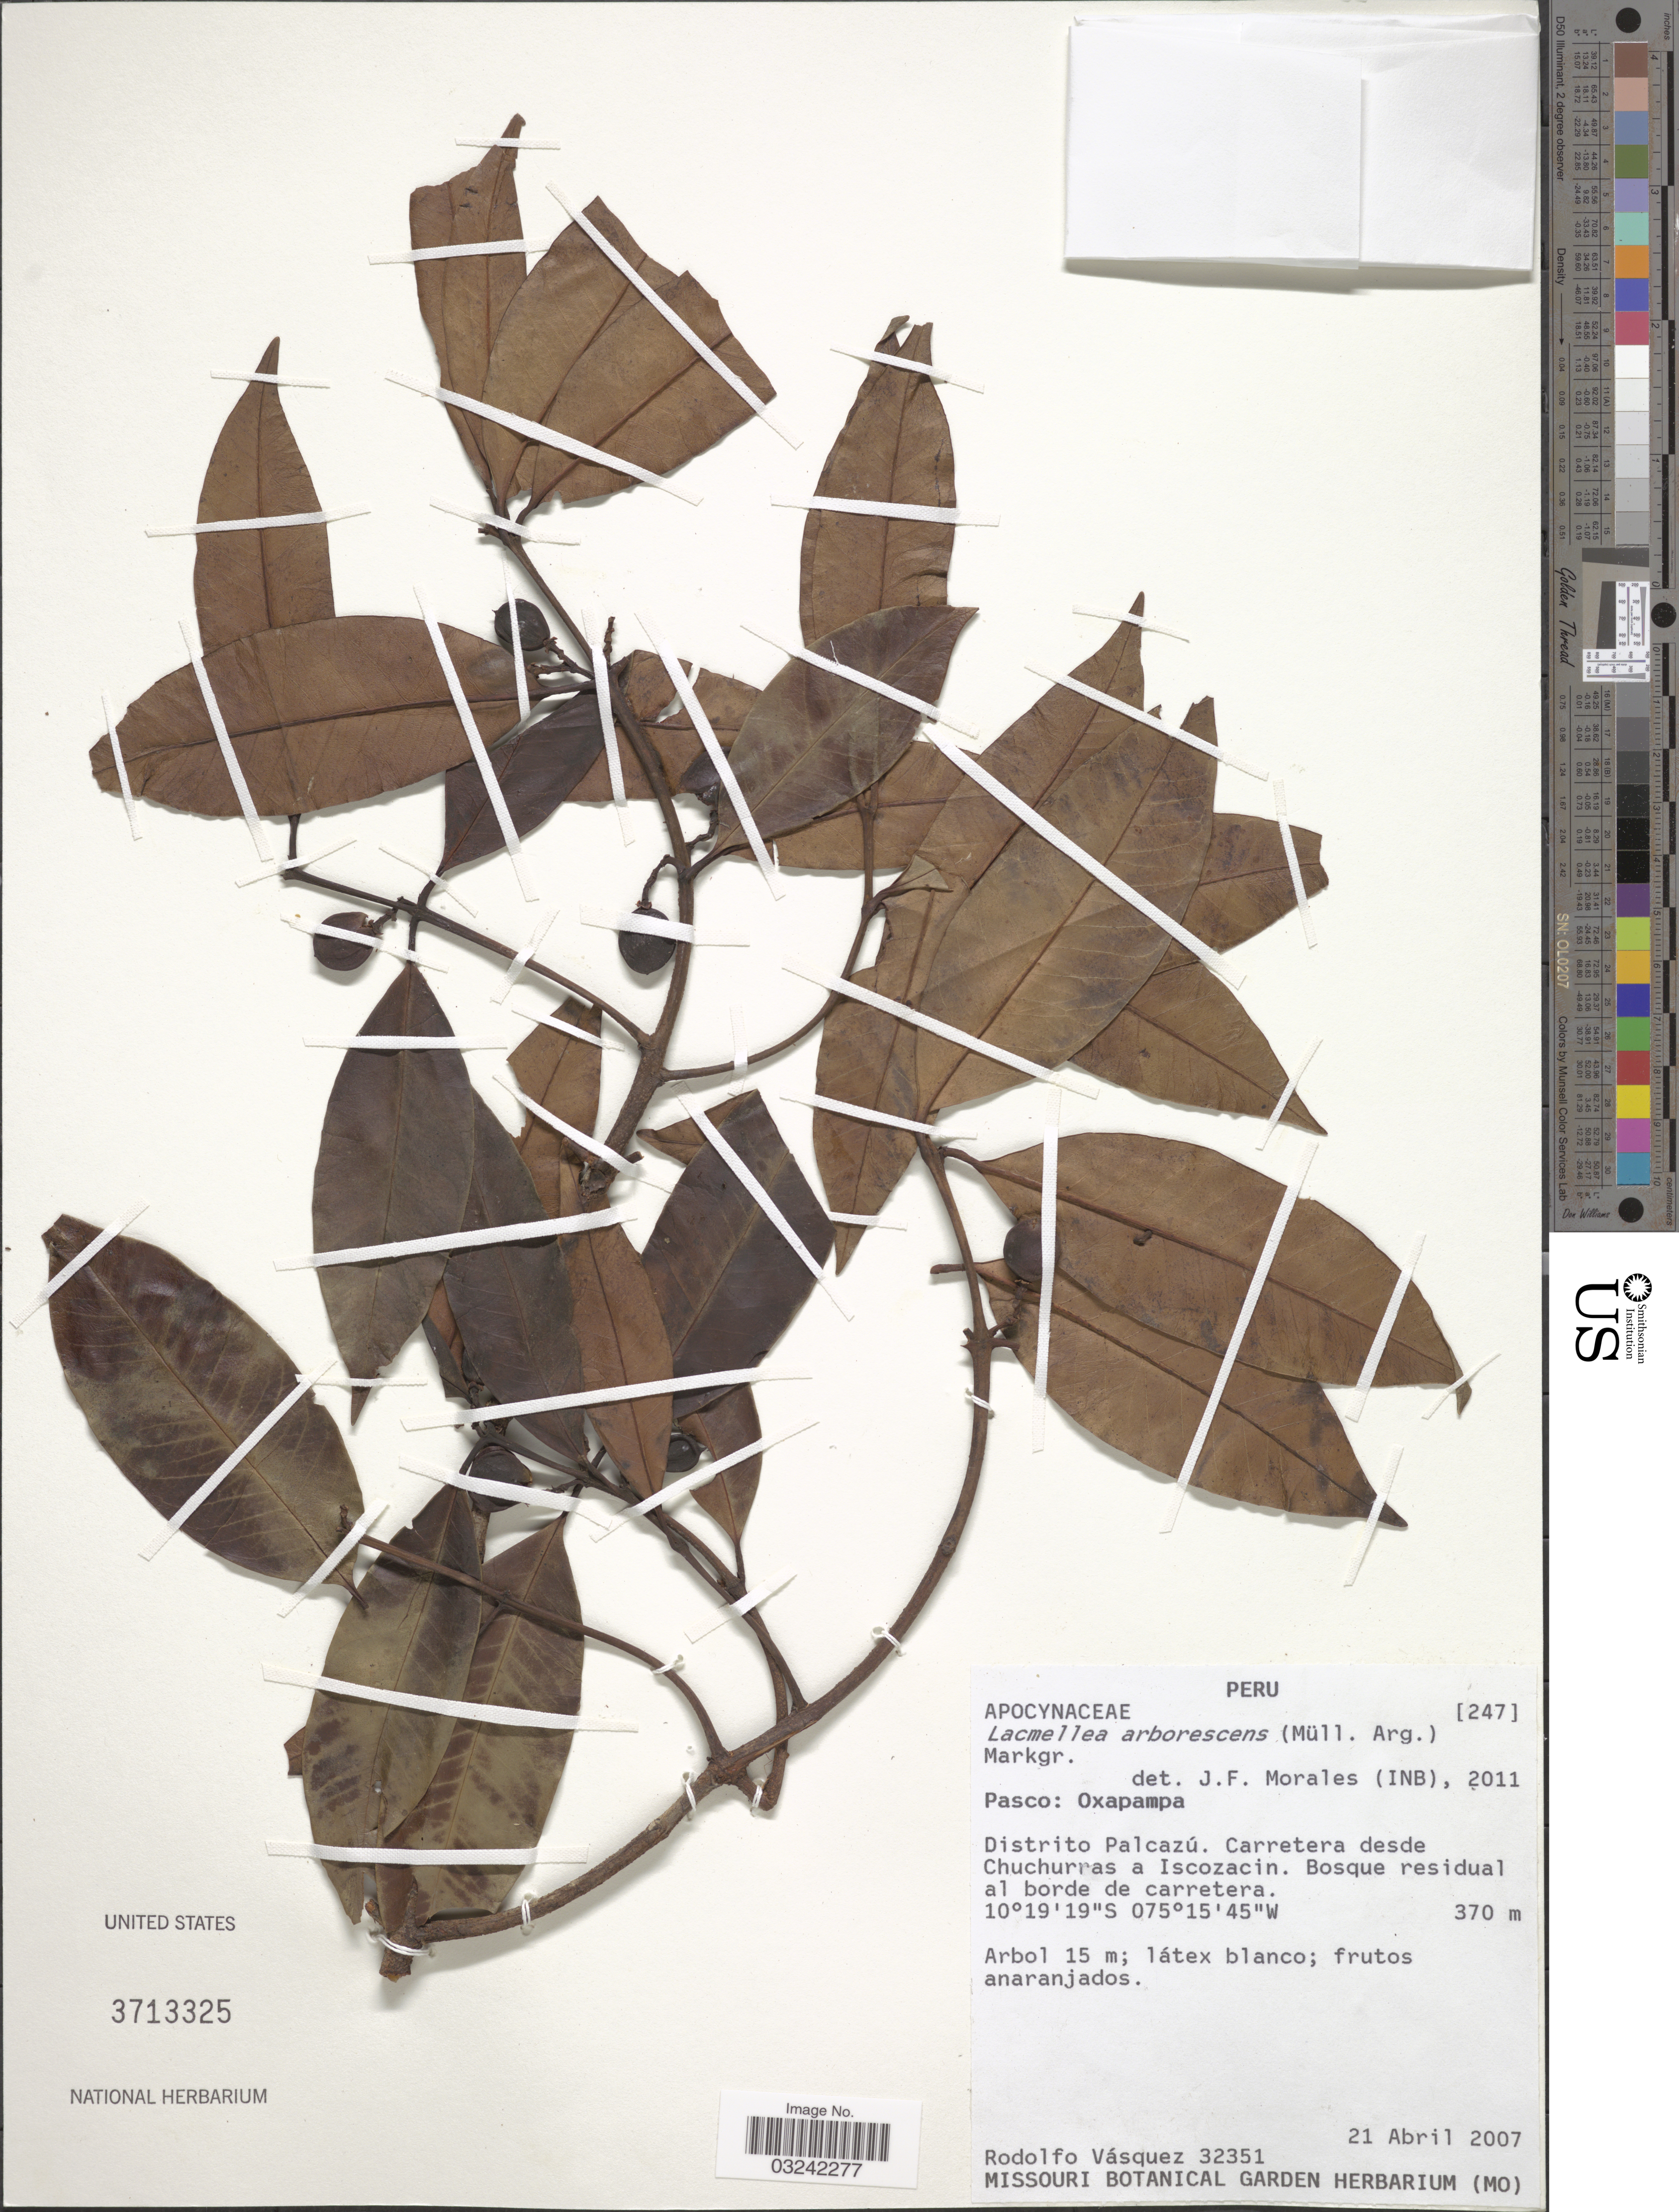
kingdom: Plantae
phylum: Tracheophyta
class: Magnoliopsida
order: Gentianales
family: Apocynaceae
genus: Lacmellea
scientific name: Lacmellea arborescens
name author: (Müll. Arg.) Markgr.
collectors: R. Vásquez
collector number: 32351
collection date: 2007-04-21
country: Peru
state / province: Pasco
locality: Oxapampa. Distrito Palcazú. Carretera desde Chuchurras a Iscozacin.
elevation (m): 370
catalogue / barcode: US 3713325